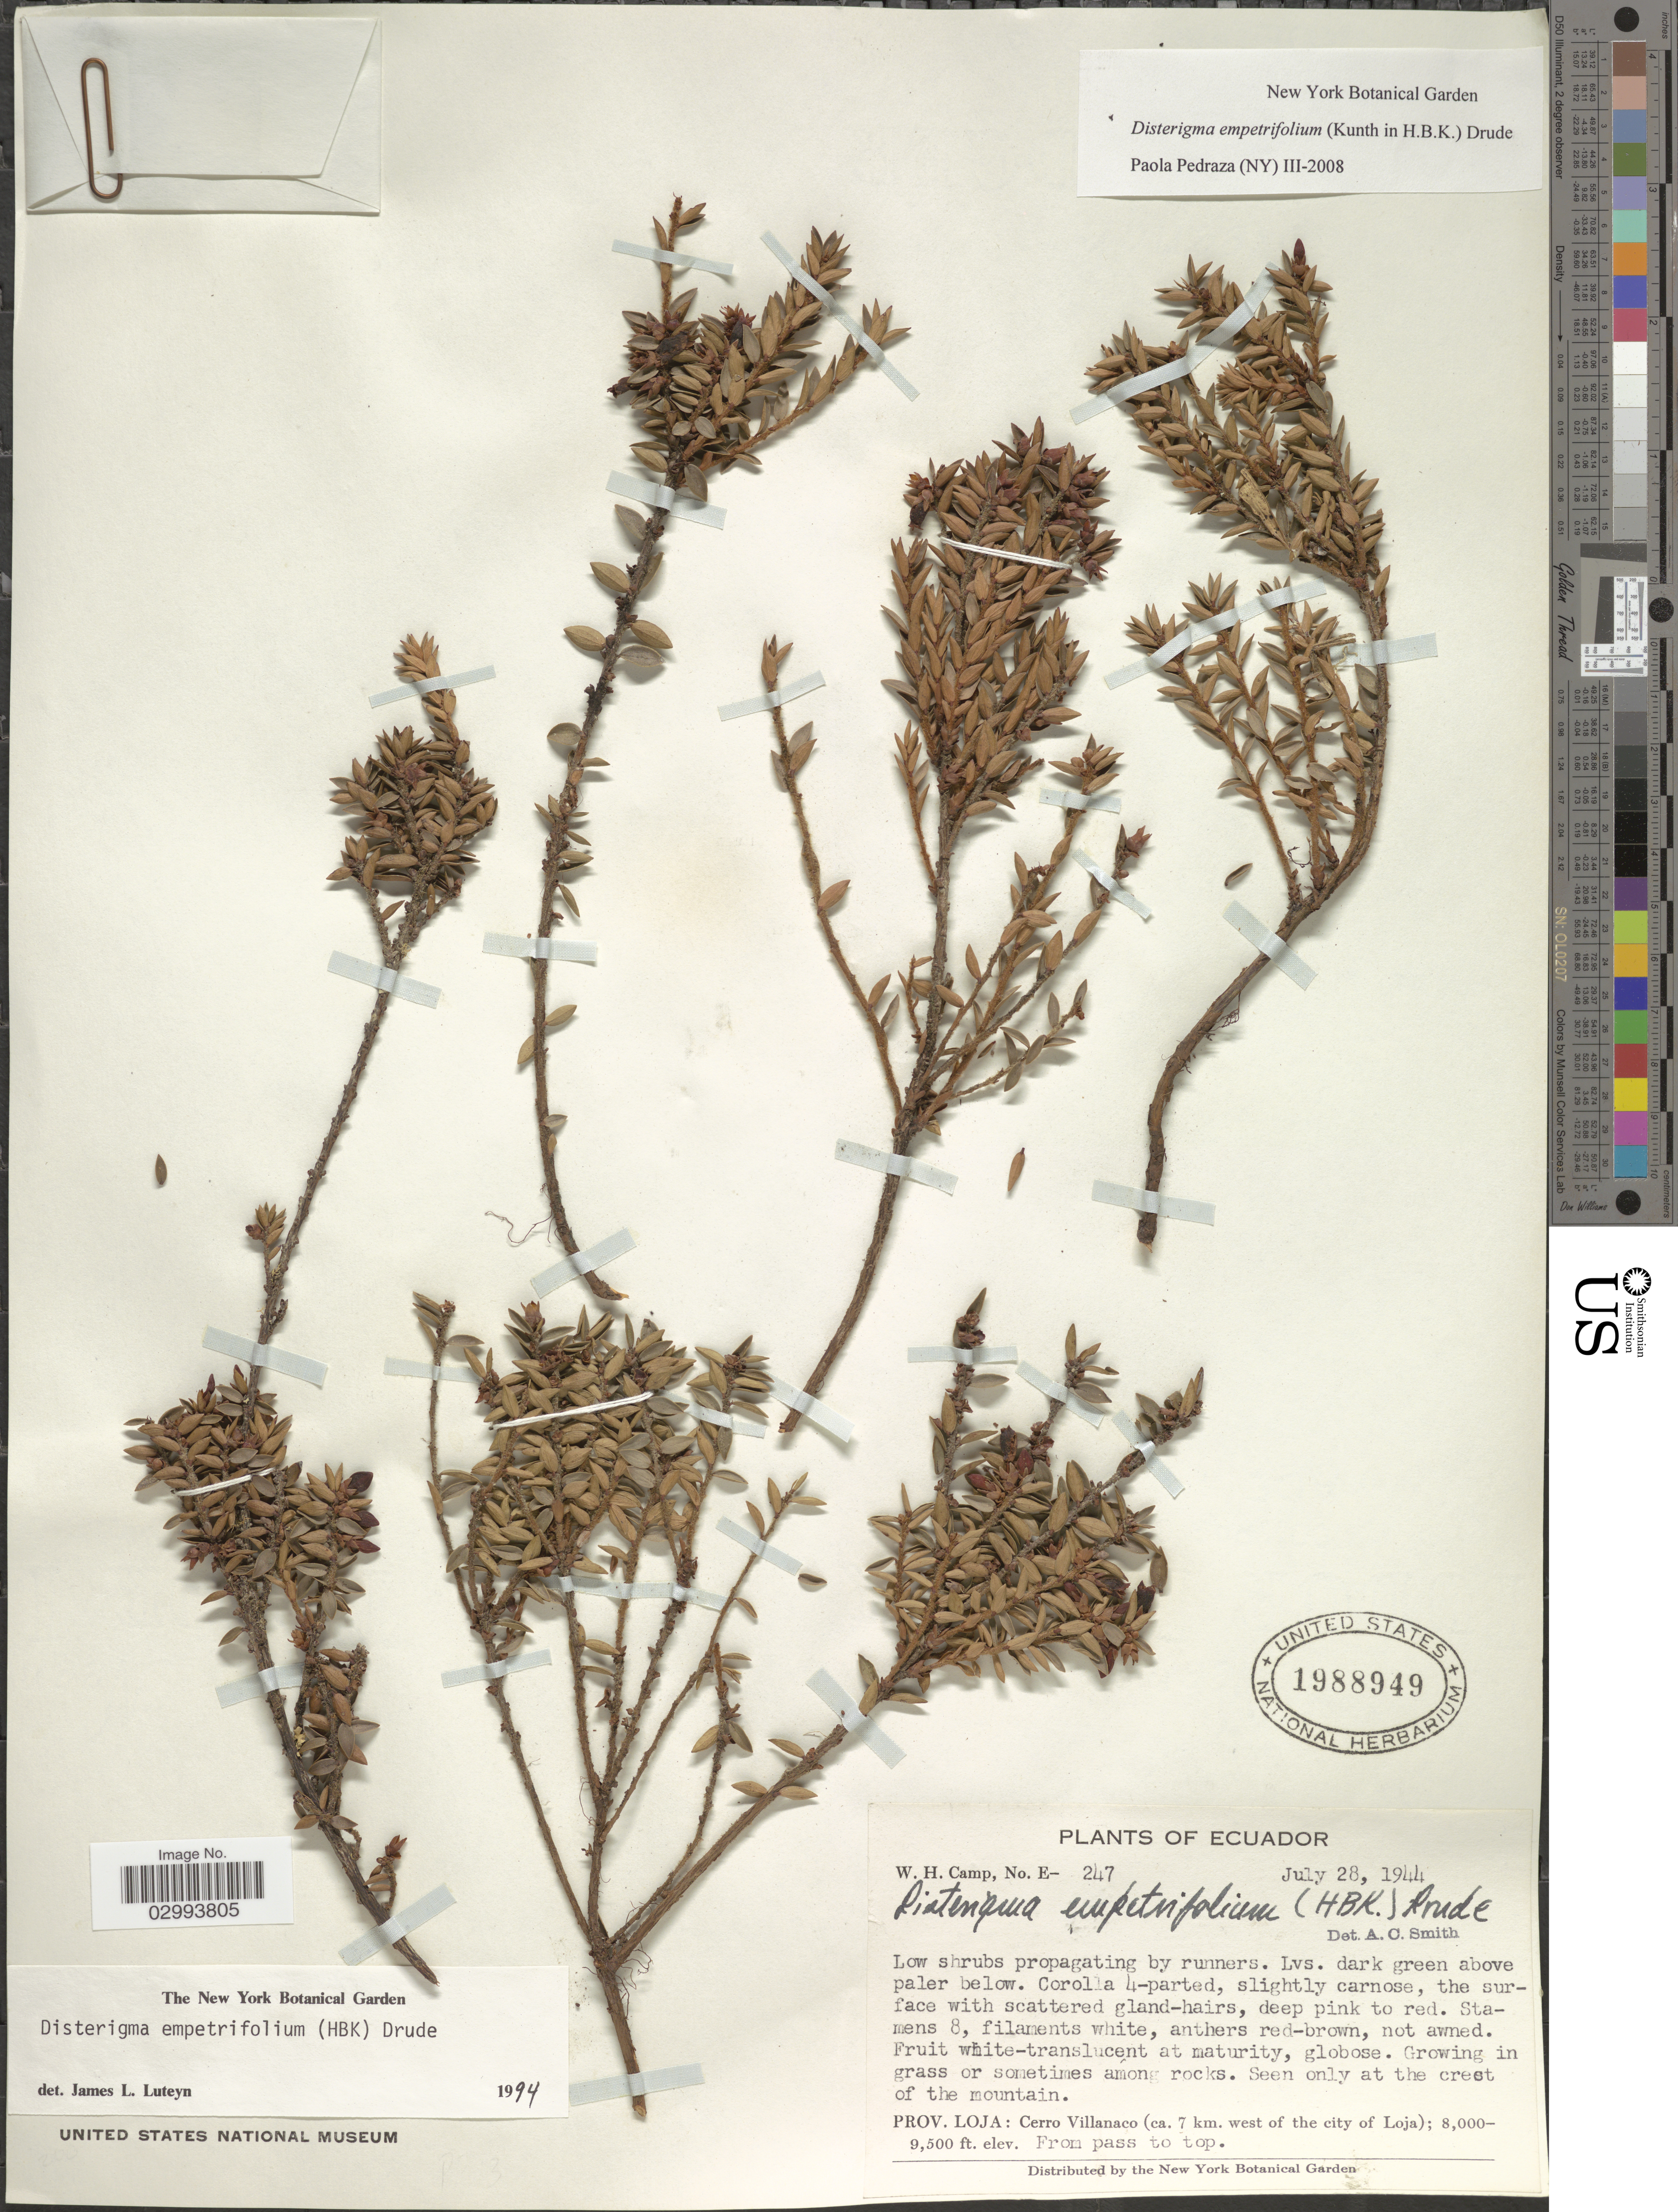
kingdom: Plantae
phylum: Tracheophyta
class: Magnoliopsida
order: Ericales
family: Ericaceae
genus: Disterigma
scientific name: Disterigma empetrifolium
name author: (Kunth) Drude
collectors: W. H. Camp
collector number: E-247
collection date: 1944-07-28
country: Ecuador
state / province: Loja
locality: Cerro Villanaco (ca. 7 km. west of the city of Loja).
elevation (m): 2438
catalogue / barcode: US 1988949